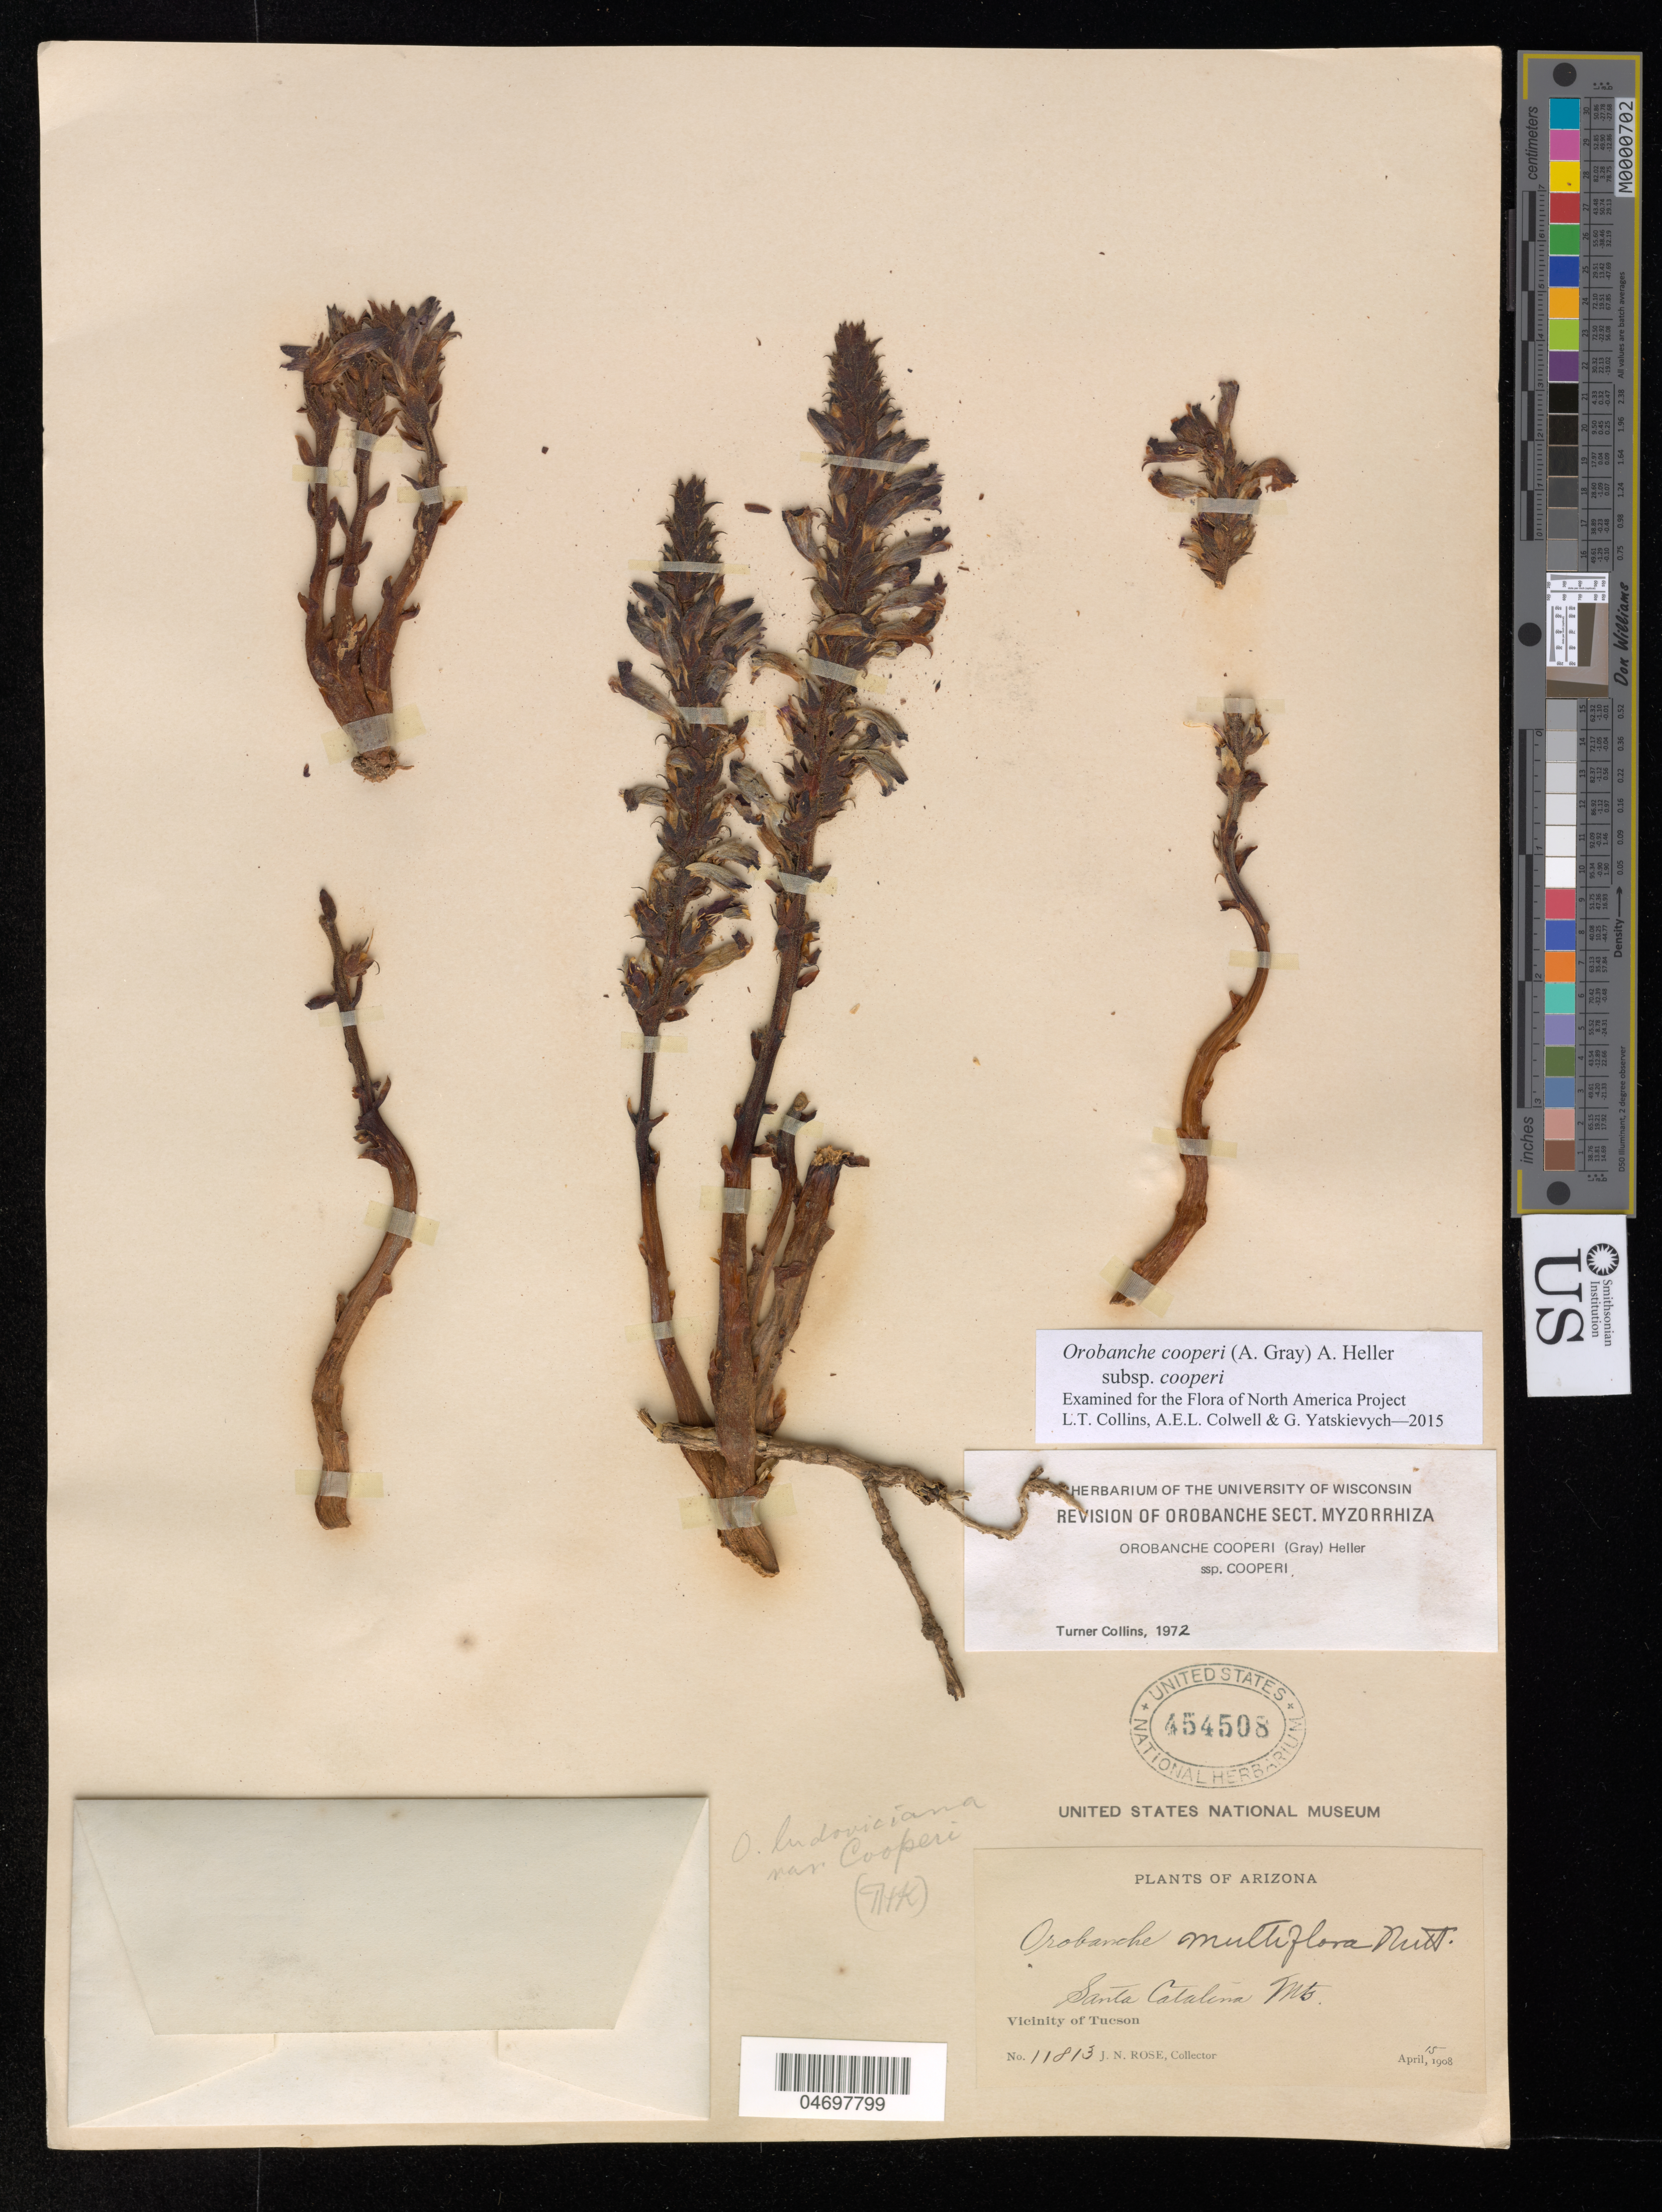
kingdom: Plantae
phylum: Tracheophyta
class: Magnoliopsida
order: Lamiales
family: Orobanchaceae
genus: Orobanche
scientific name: Orobanche cooperi subsp. cooperi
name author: (A. Gray) Heller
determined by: Collins, L. T.; Colwell, A. E.; Yatskievych, G. A.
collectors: J. N. Rose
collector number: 11813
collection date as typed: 15 Apr 1908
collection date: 1908-04-15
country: United States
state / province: Arizona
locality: Santa Catalina Mts., Vicinity of Tucson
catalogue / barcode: US 454508